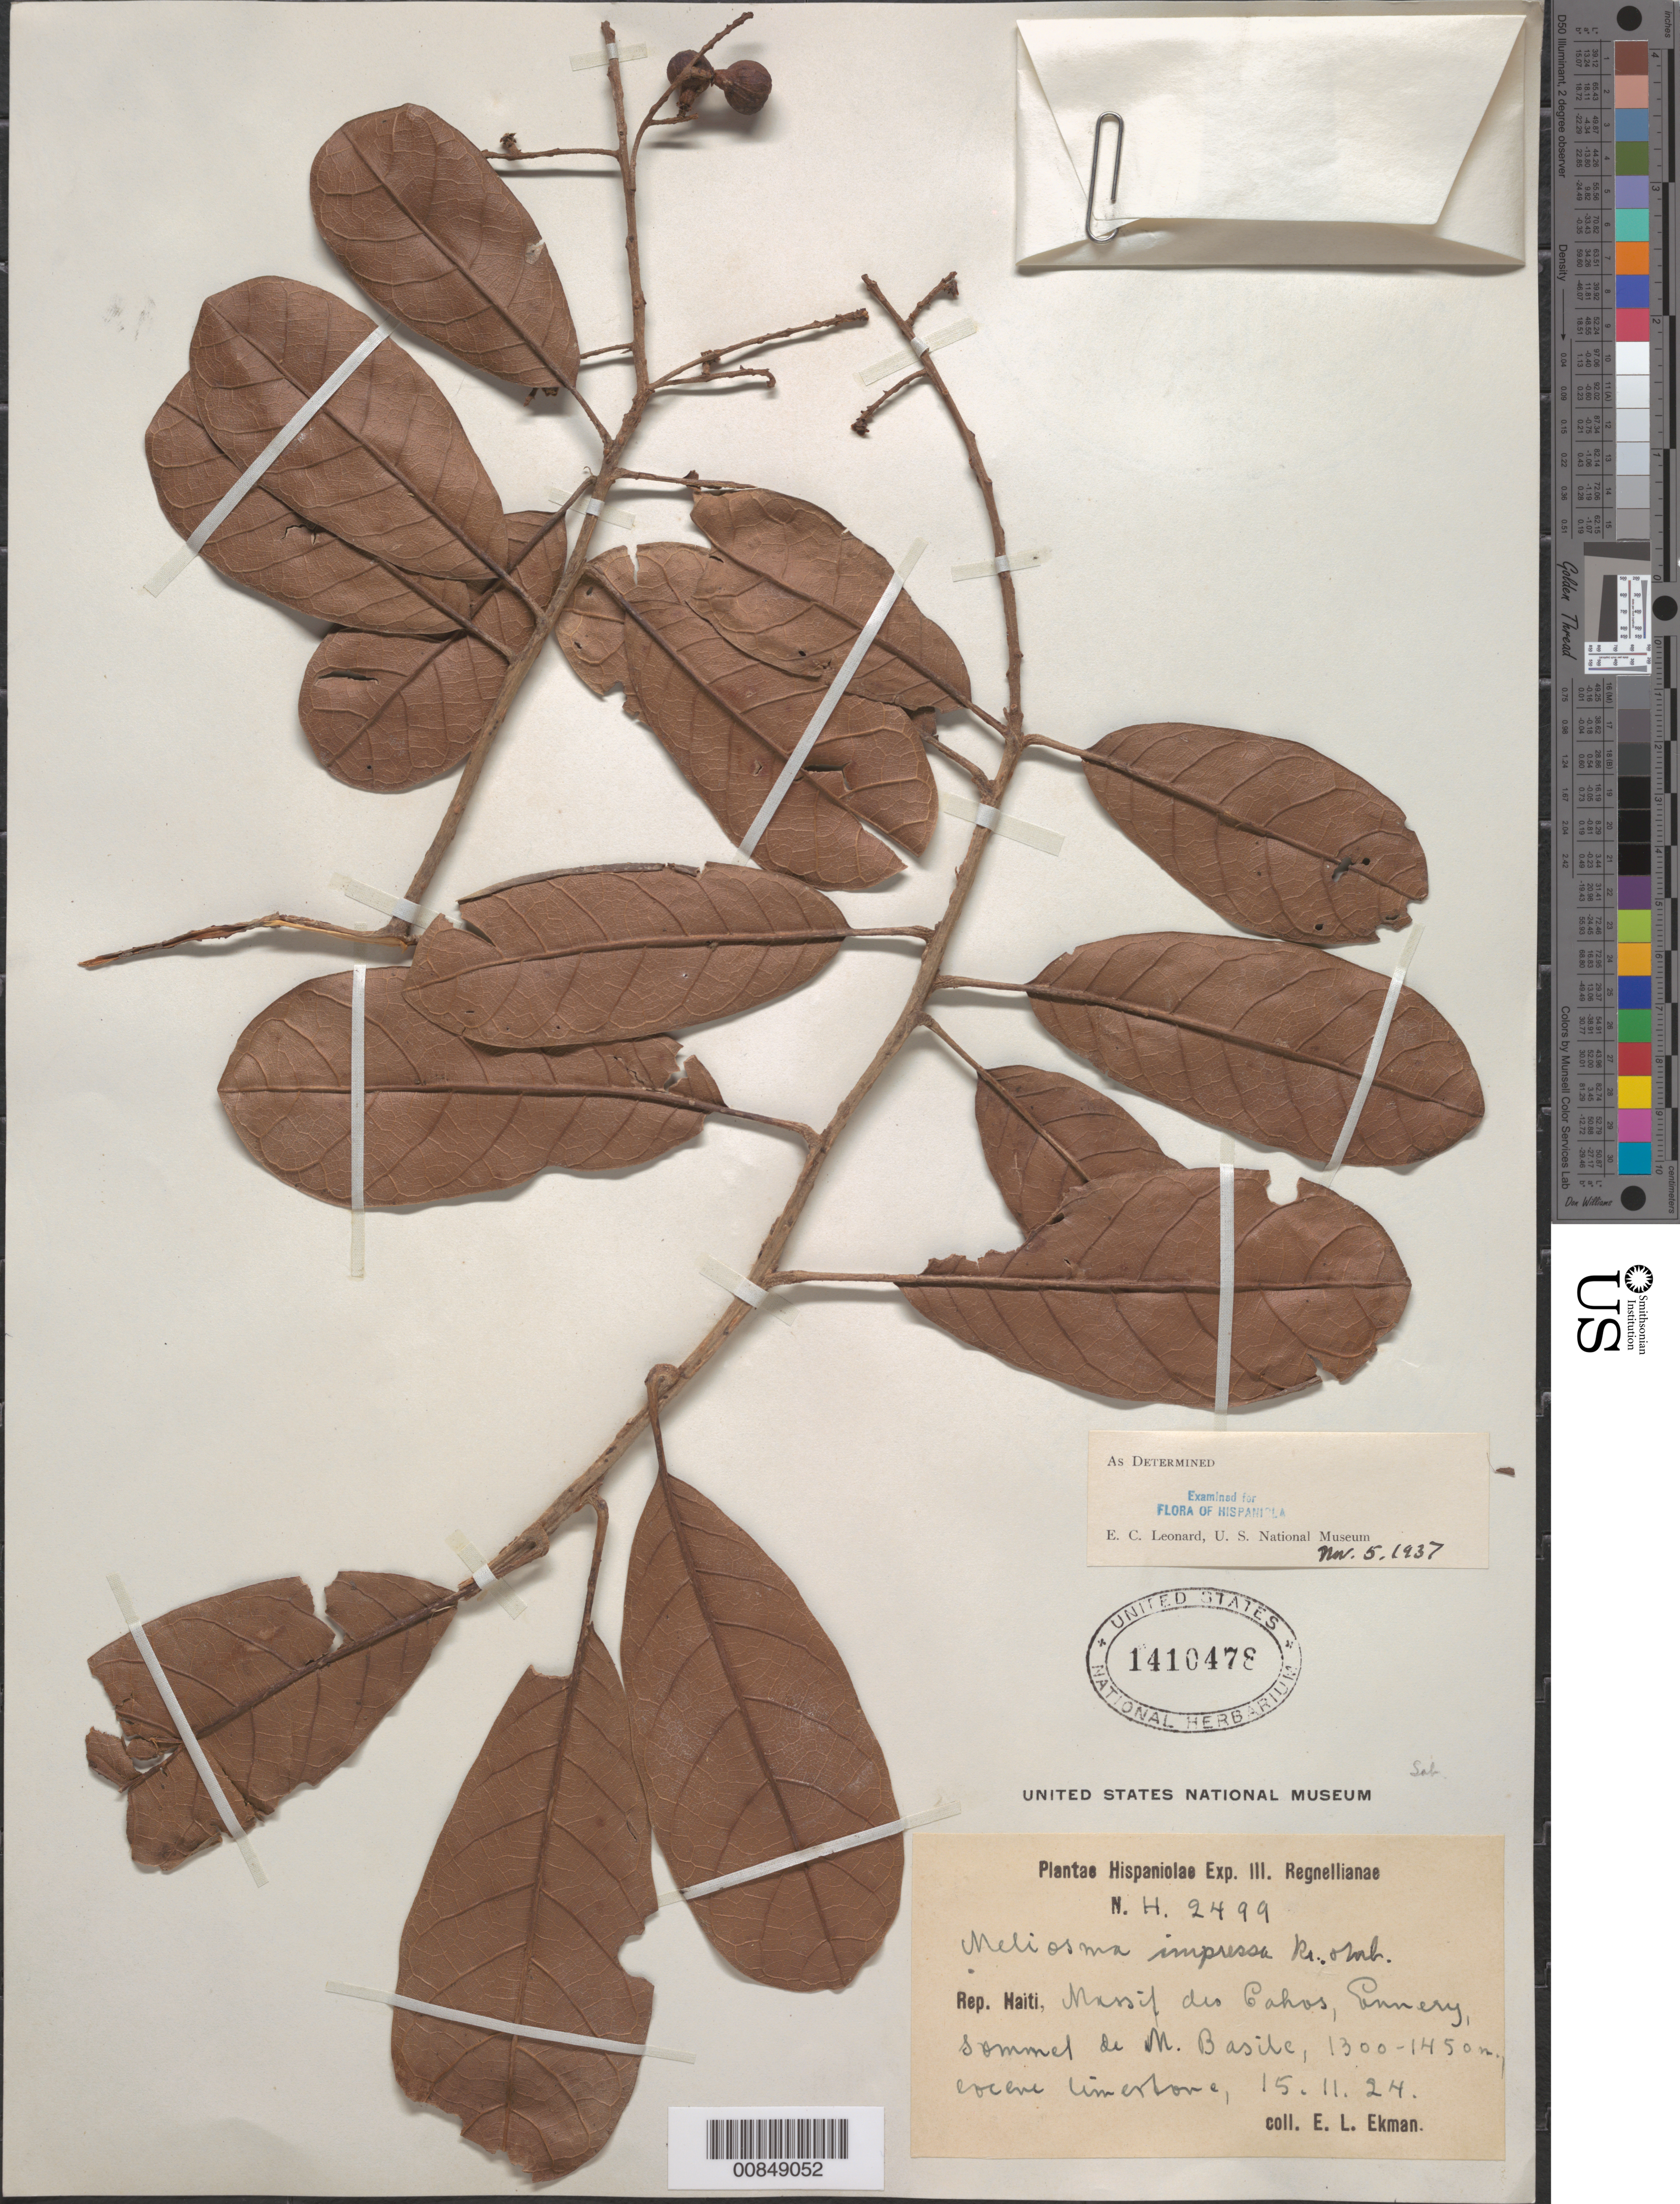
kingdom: Plantae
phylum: Tracheophyta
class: Magnoliopsida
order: Proteales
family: Sabiaceae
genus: Meliosma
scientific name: Meliosma impressa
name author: Krug & Urb.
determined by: Leonard, Emery C., (US)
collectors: E. L. Ekman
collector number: H 2499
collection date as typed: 15 Nov 1924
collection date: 1924-11-15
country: Haiti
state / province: Artibonite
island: Hispaniola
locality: Massif des Cahos, Ennery, Sommet de M. Basile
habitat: Eocene limestone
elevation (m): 1300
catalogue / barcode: US 1410478